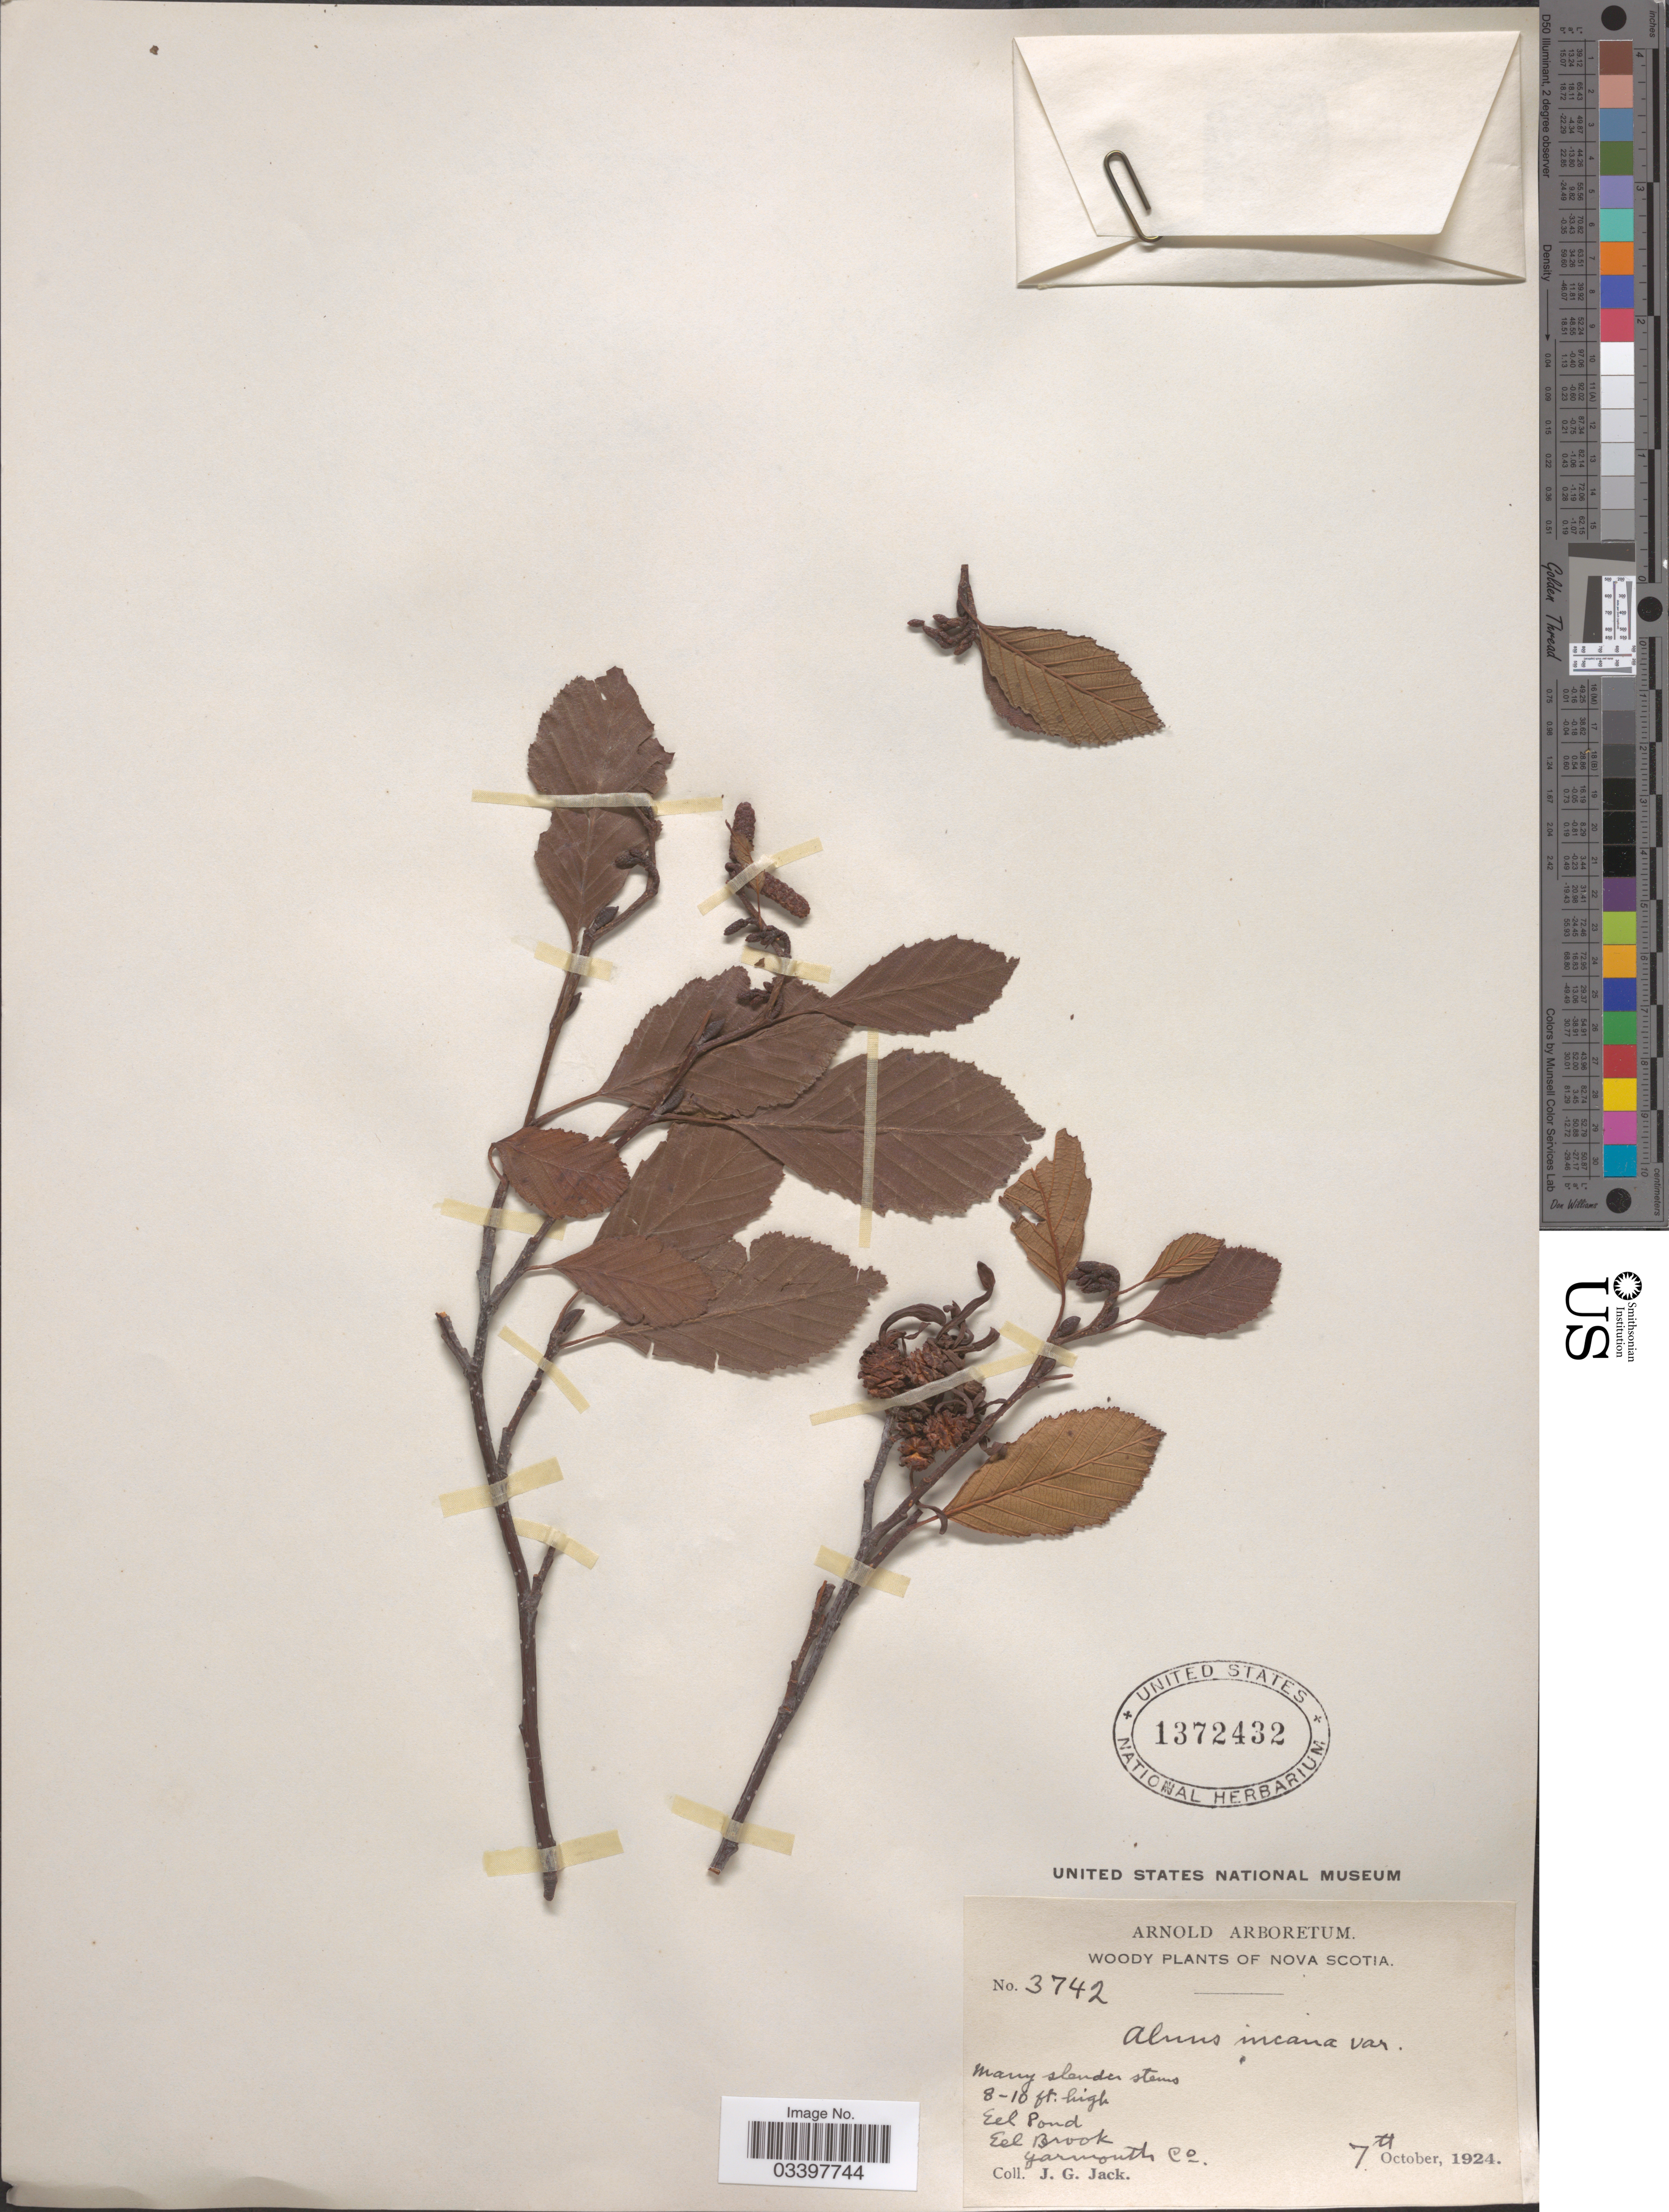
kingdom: Plantae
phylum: Tracheophyta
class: Magnoliopsida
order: Fagales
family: Betulaceae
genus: Alnus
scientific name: Alnus incana subsp. rugosa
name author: (Du Roi) R.T. Clausen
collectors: J. G. Jack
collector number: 3742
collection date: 1924-10-07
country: Canada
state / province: Nova Scotia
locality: Eel Pond, Eel Brook, Yarmouth Co.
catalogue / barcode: US 1372432